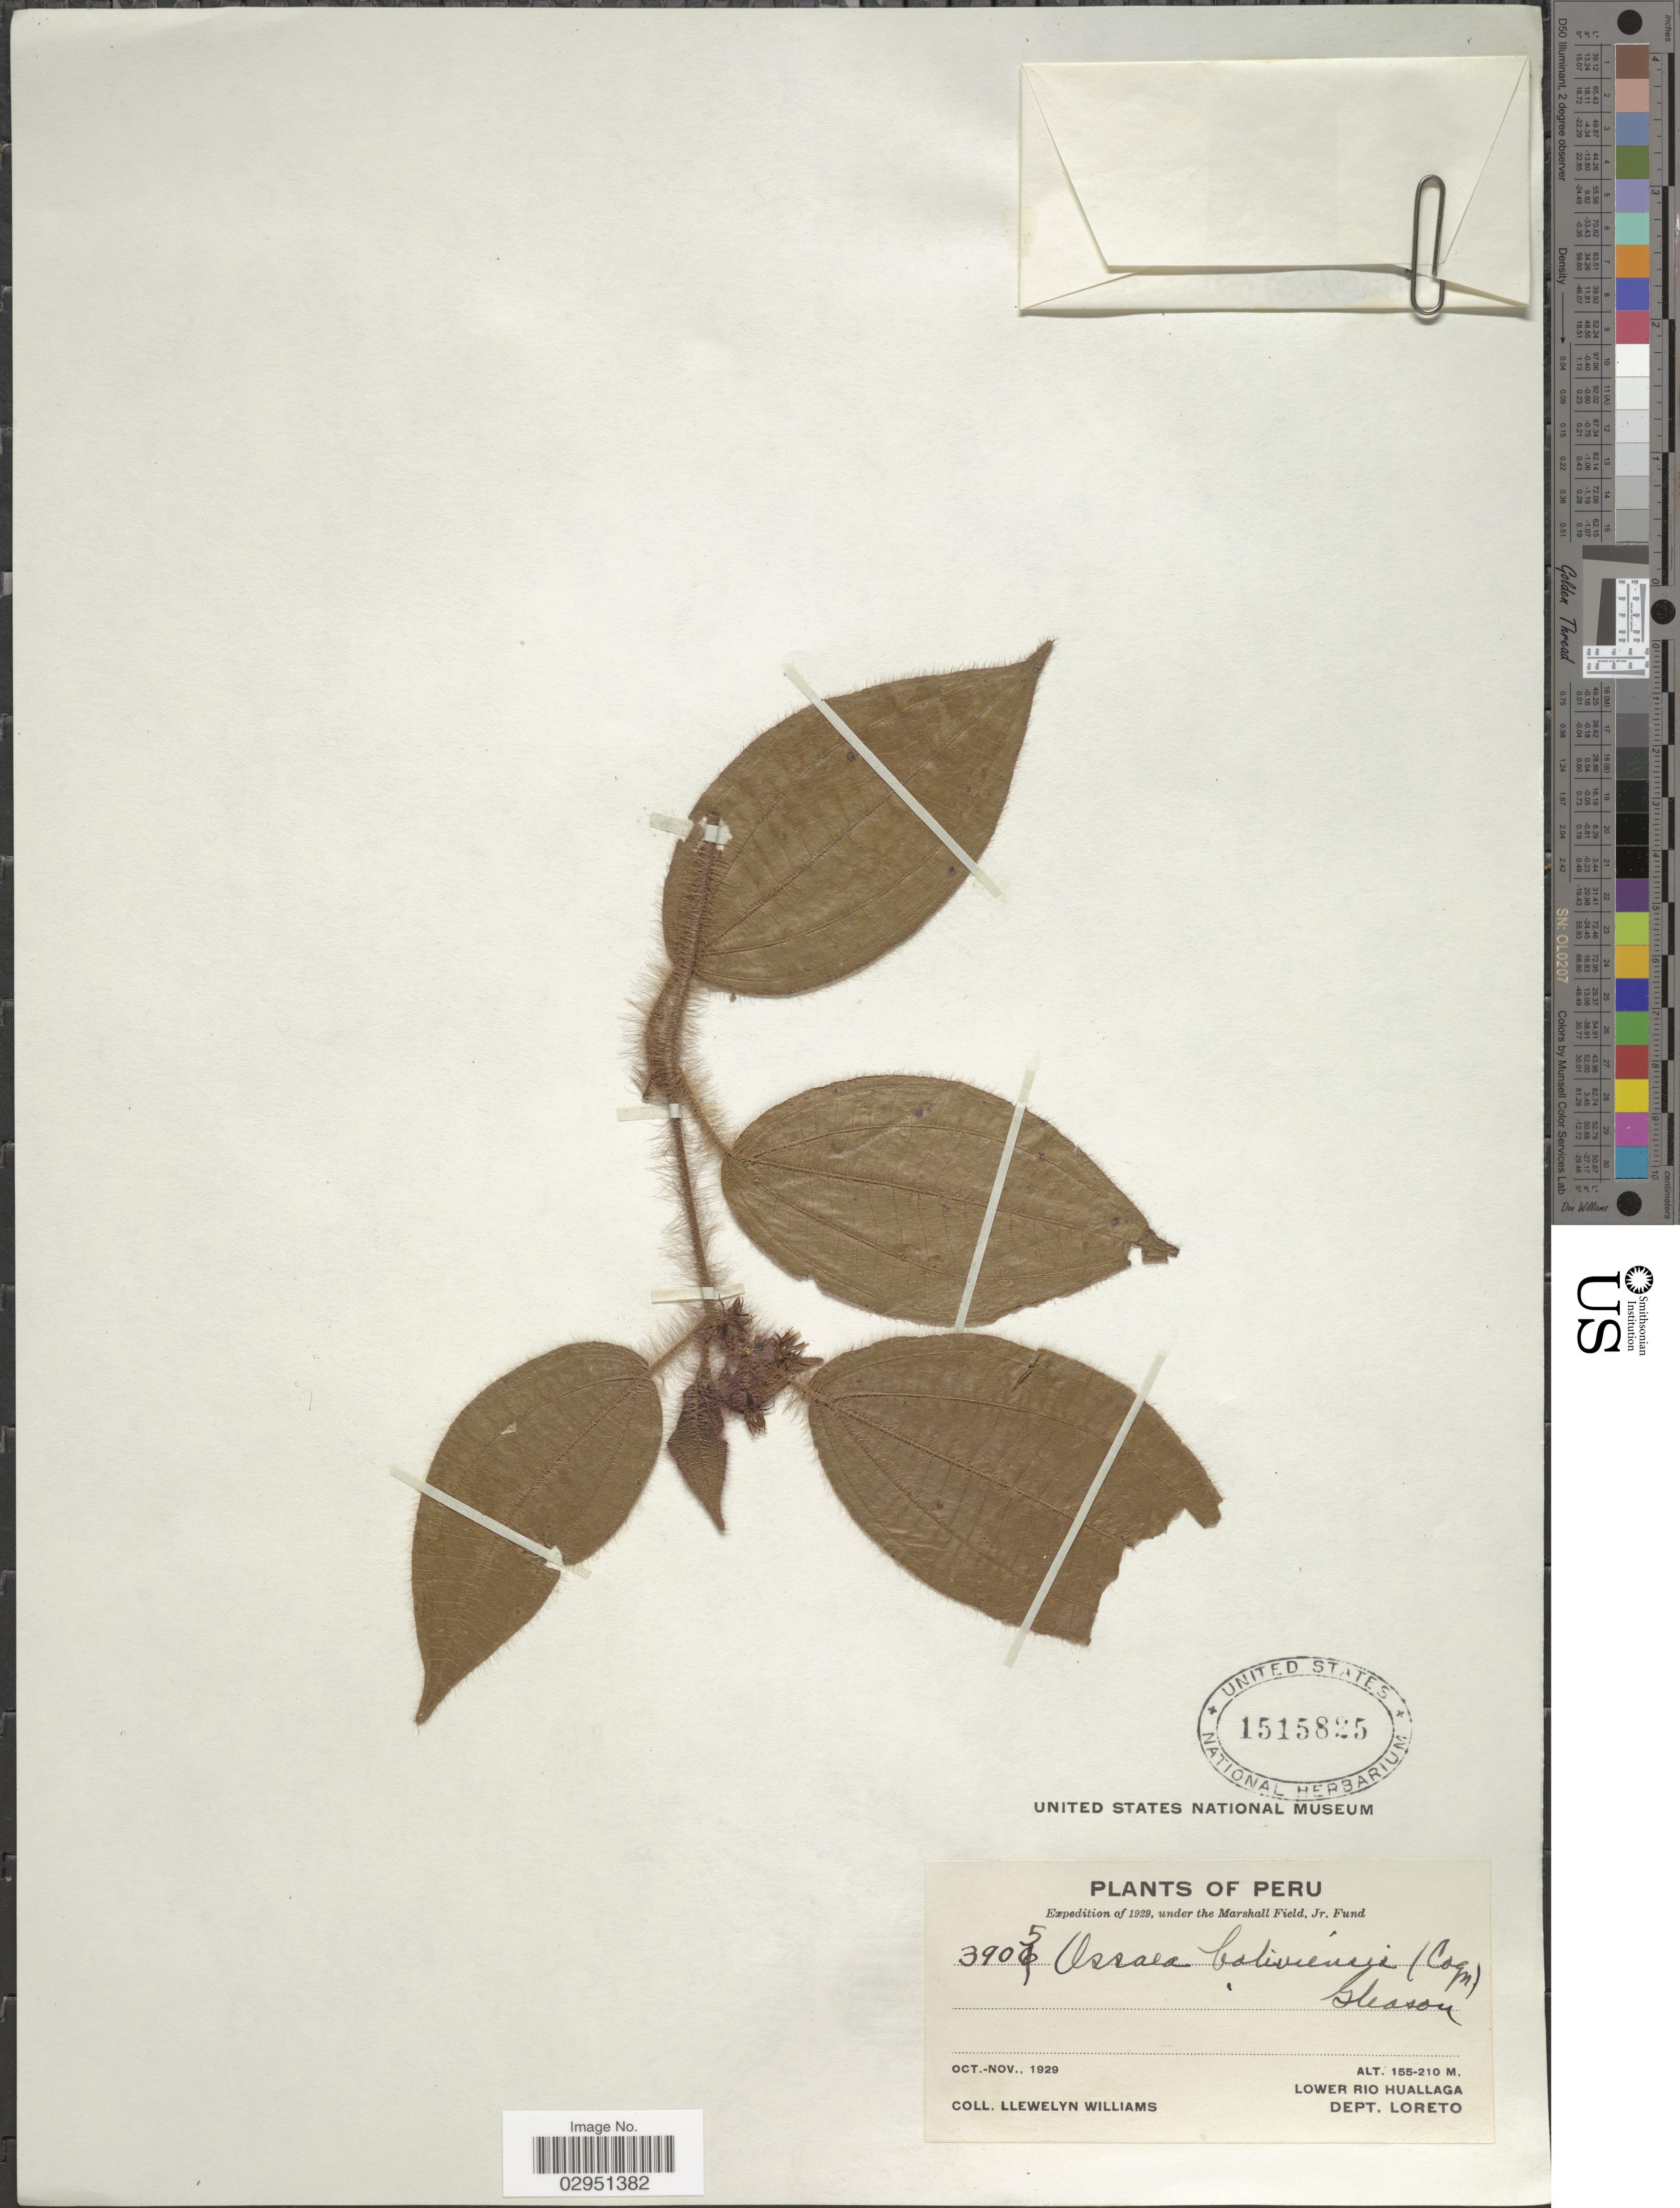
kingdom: Plantae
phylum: Tracheophyta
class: Magnoliopsida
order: Myrtales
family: Melastomataceae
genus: Ossaea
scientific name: Ossaea boliviensis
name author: (Cogn.) Gleason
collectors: Ll. Williams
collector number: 3905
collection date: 1929-10/1929-11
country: Peru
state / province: Loreto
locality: Lower Rio Huallaga, Dept. Loreto.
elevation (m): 155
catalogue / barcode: US 1515825